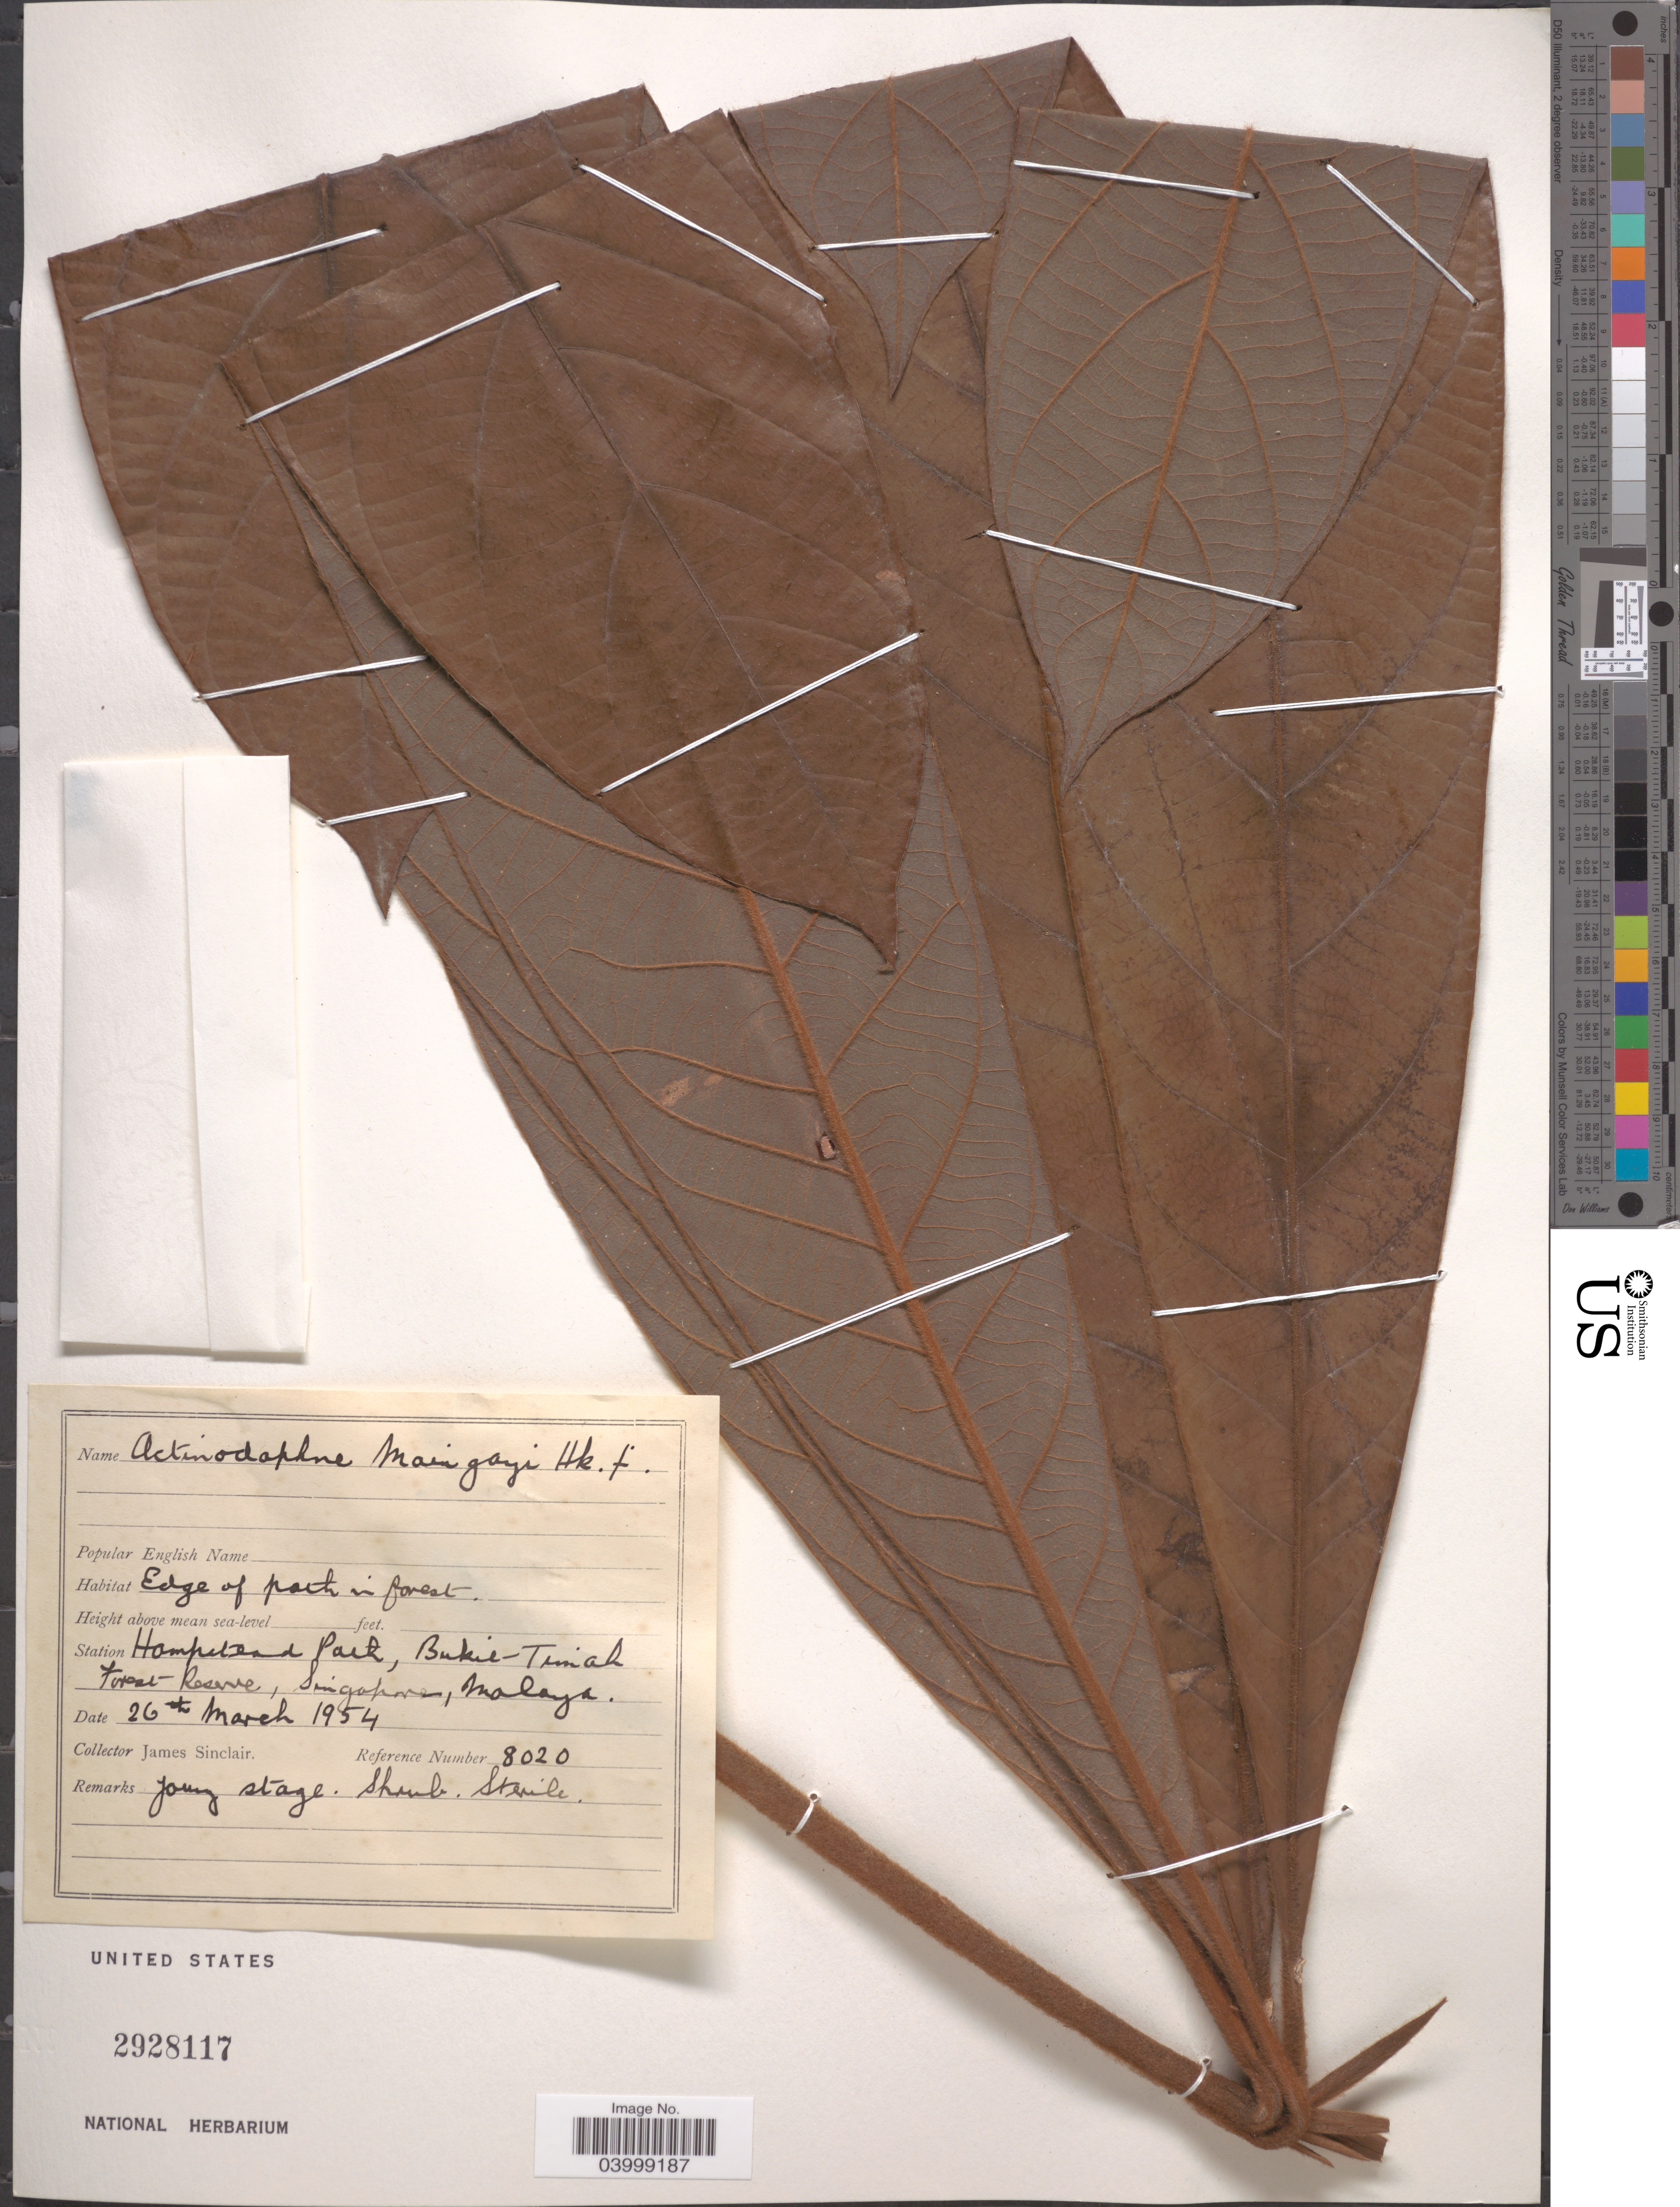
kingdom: Plantae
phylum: Tracheophyta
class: Magnoliopsida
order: Laurales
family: Lauraceae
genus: Actinodaphne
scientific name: Actinodaphne maingayi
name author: Hook. f.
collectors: J. Sinclair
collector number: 8020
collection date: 1954-03-16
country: Singapore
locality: Edge of path in forest. Station Hampestead Path, Bukit-Timah Forest Reserve. Malaya.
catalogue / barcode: US 2928117